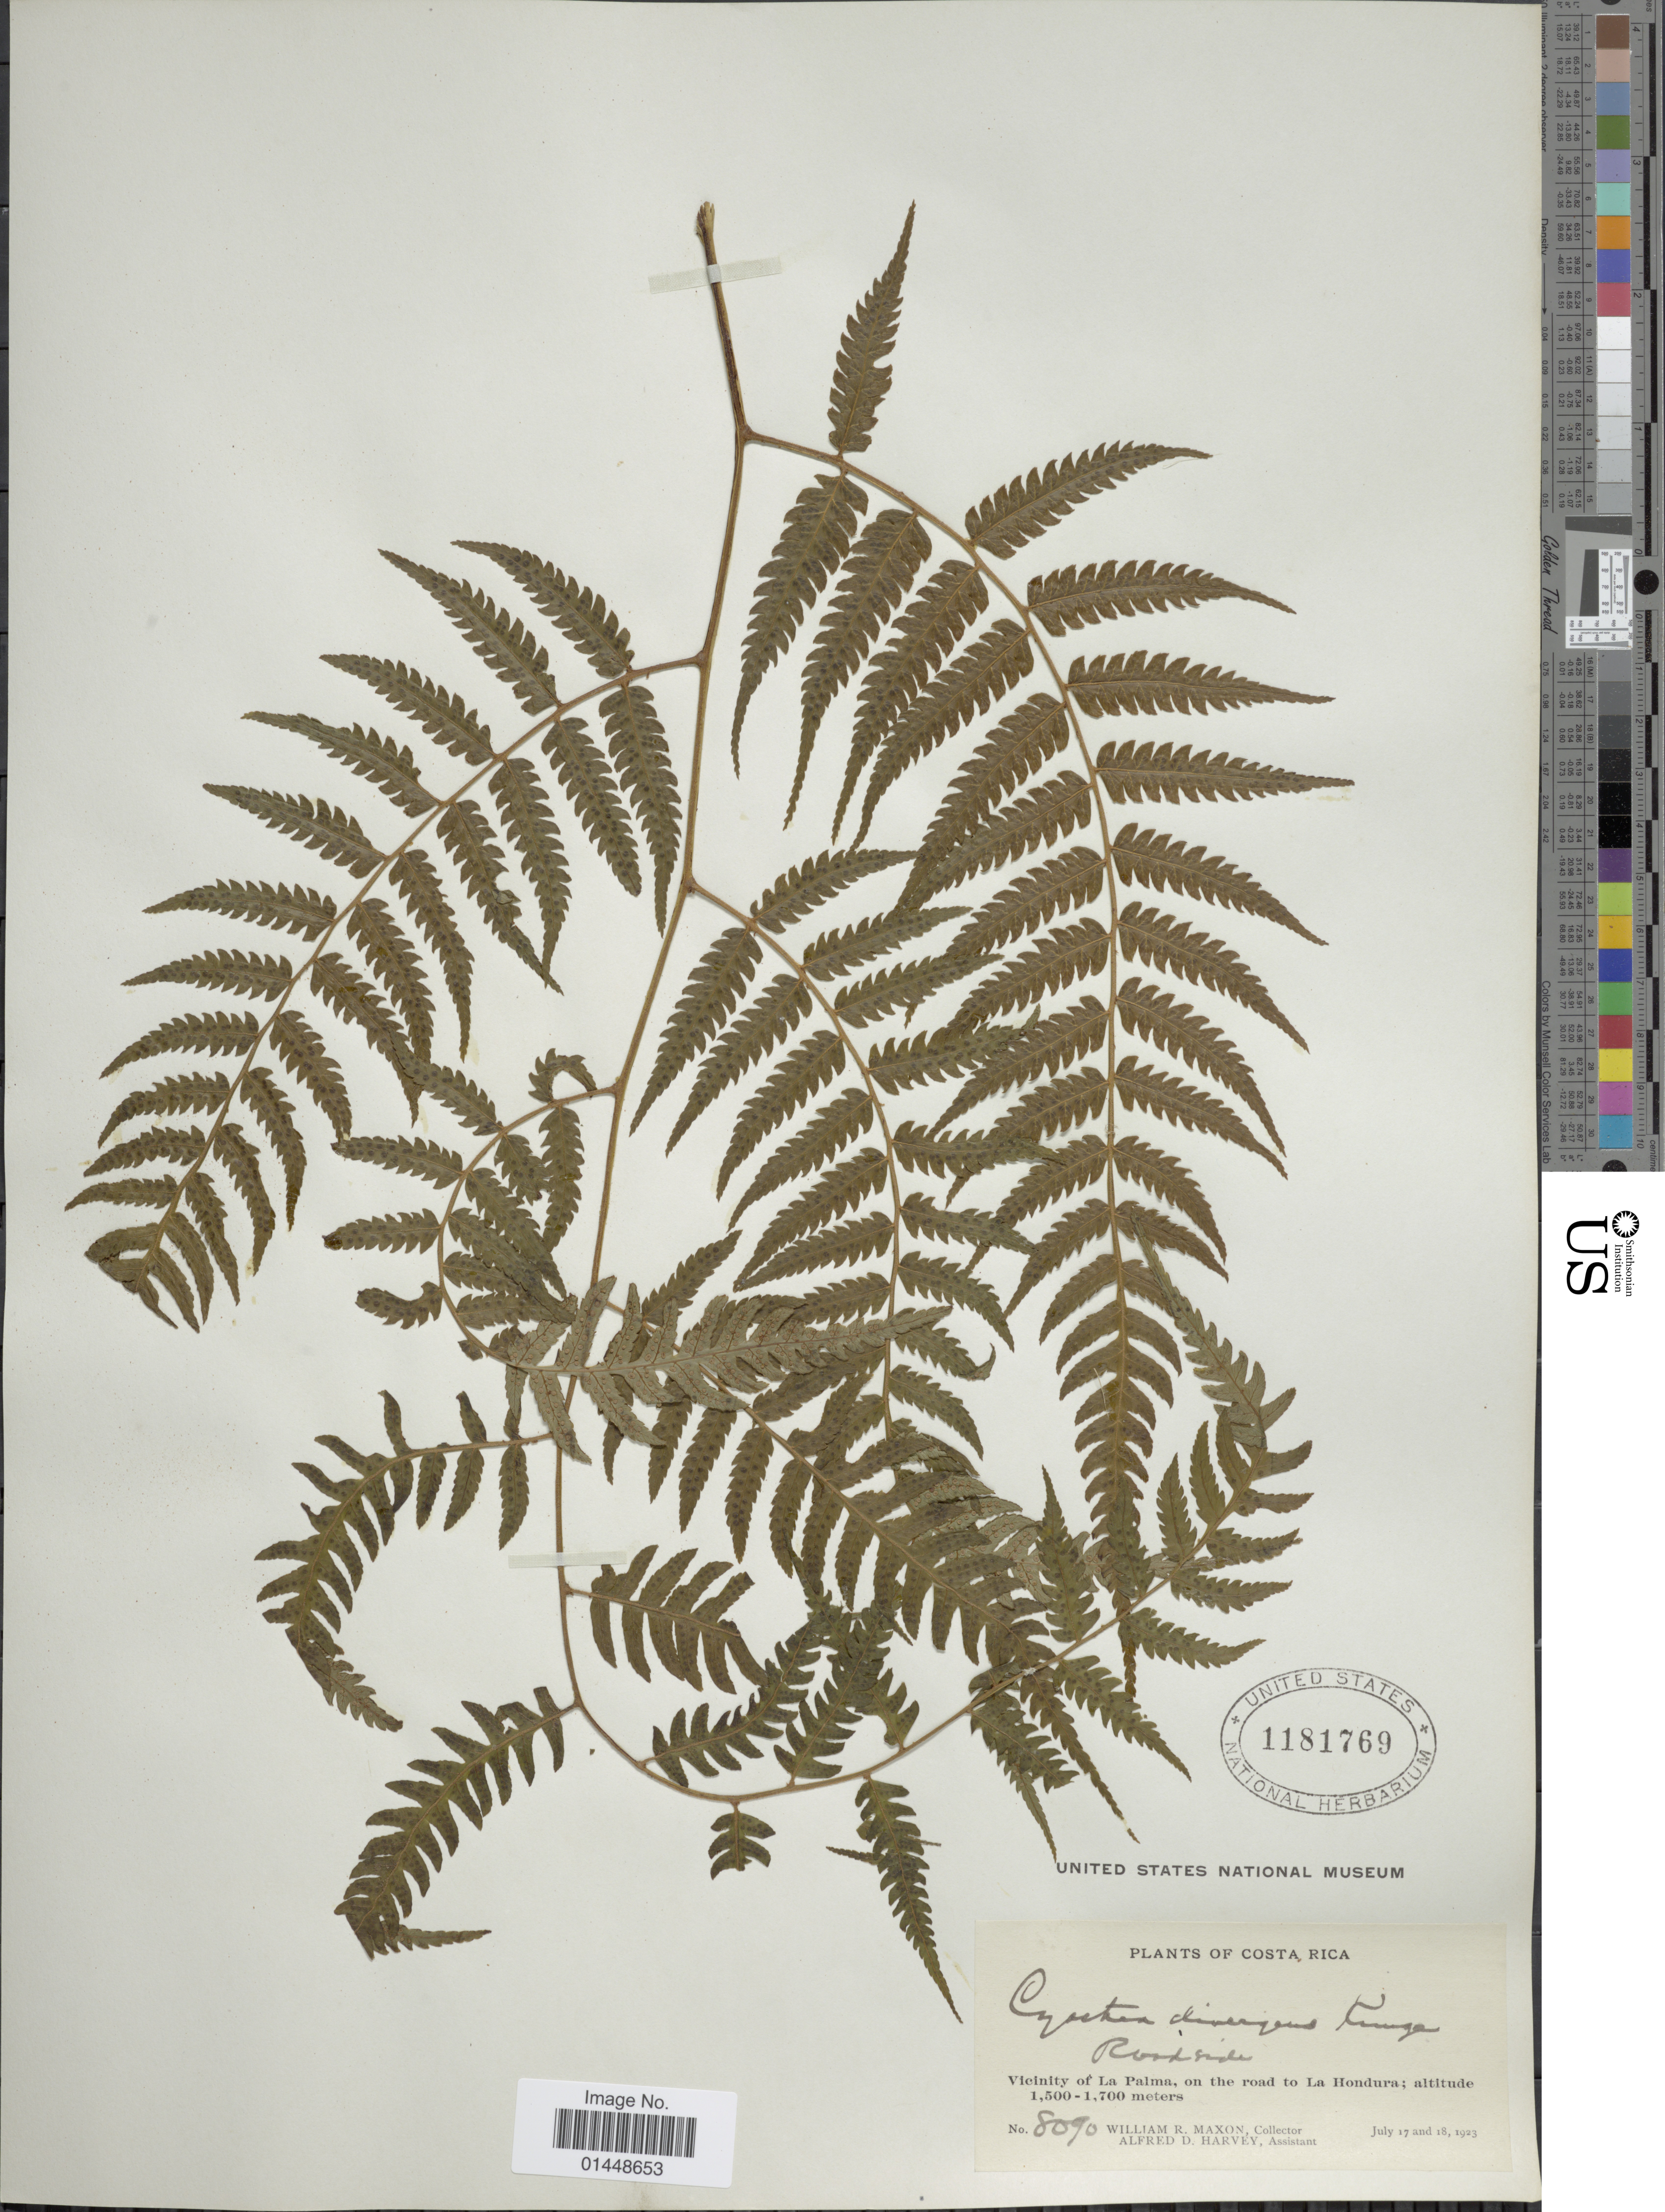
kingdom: Plantae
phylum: Tracheophyta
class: Polypodiopsida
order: Cyatheales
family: Cyatheaceae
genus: Cyathea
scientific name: Cyathea divergens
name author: Kunze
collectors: W. R. Maxon & A. D. Harvey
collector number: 8090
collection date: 1923-07-17/1923-07-18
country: Costa Rica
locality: Roadside. Vicinity of La Palma, on the road to La Hondura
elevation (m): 1500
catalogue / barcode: US 1181769